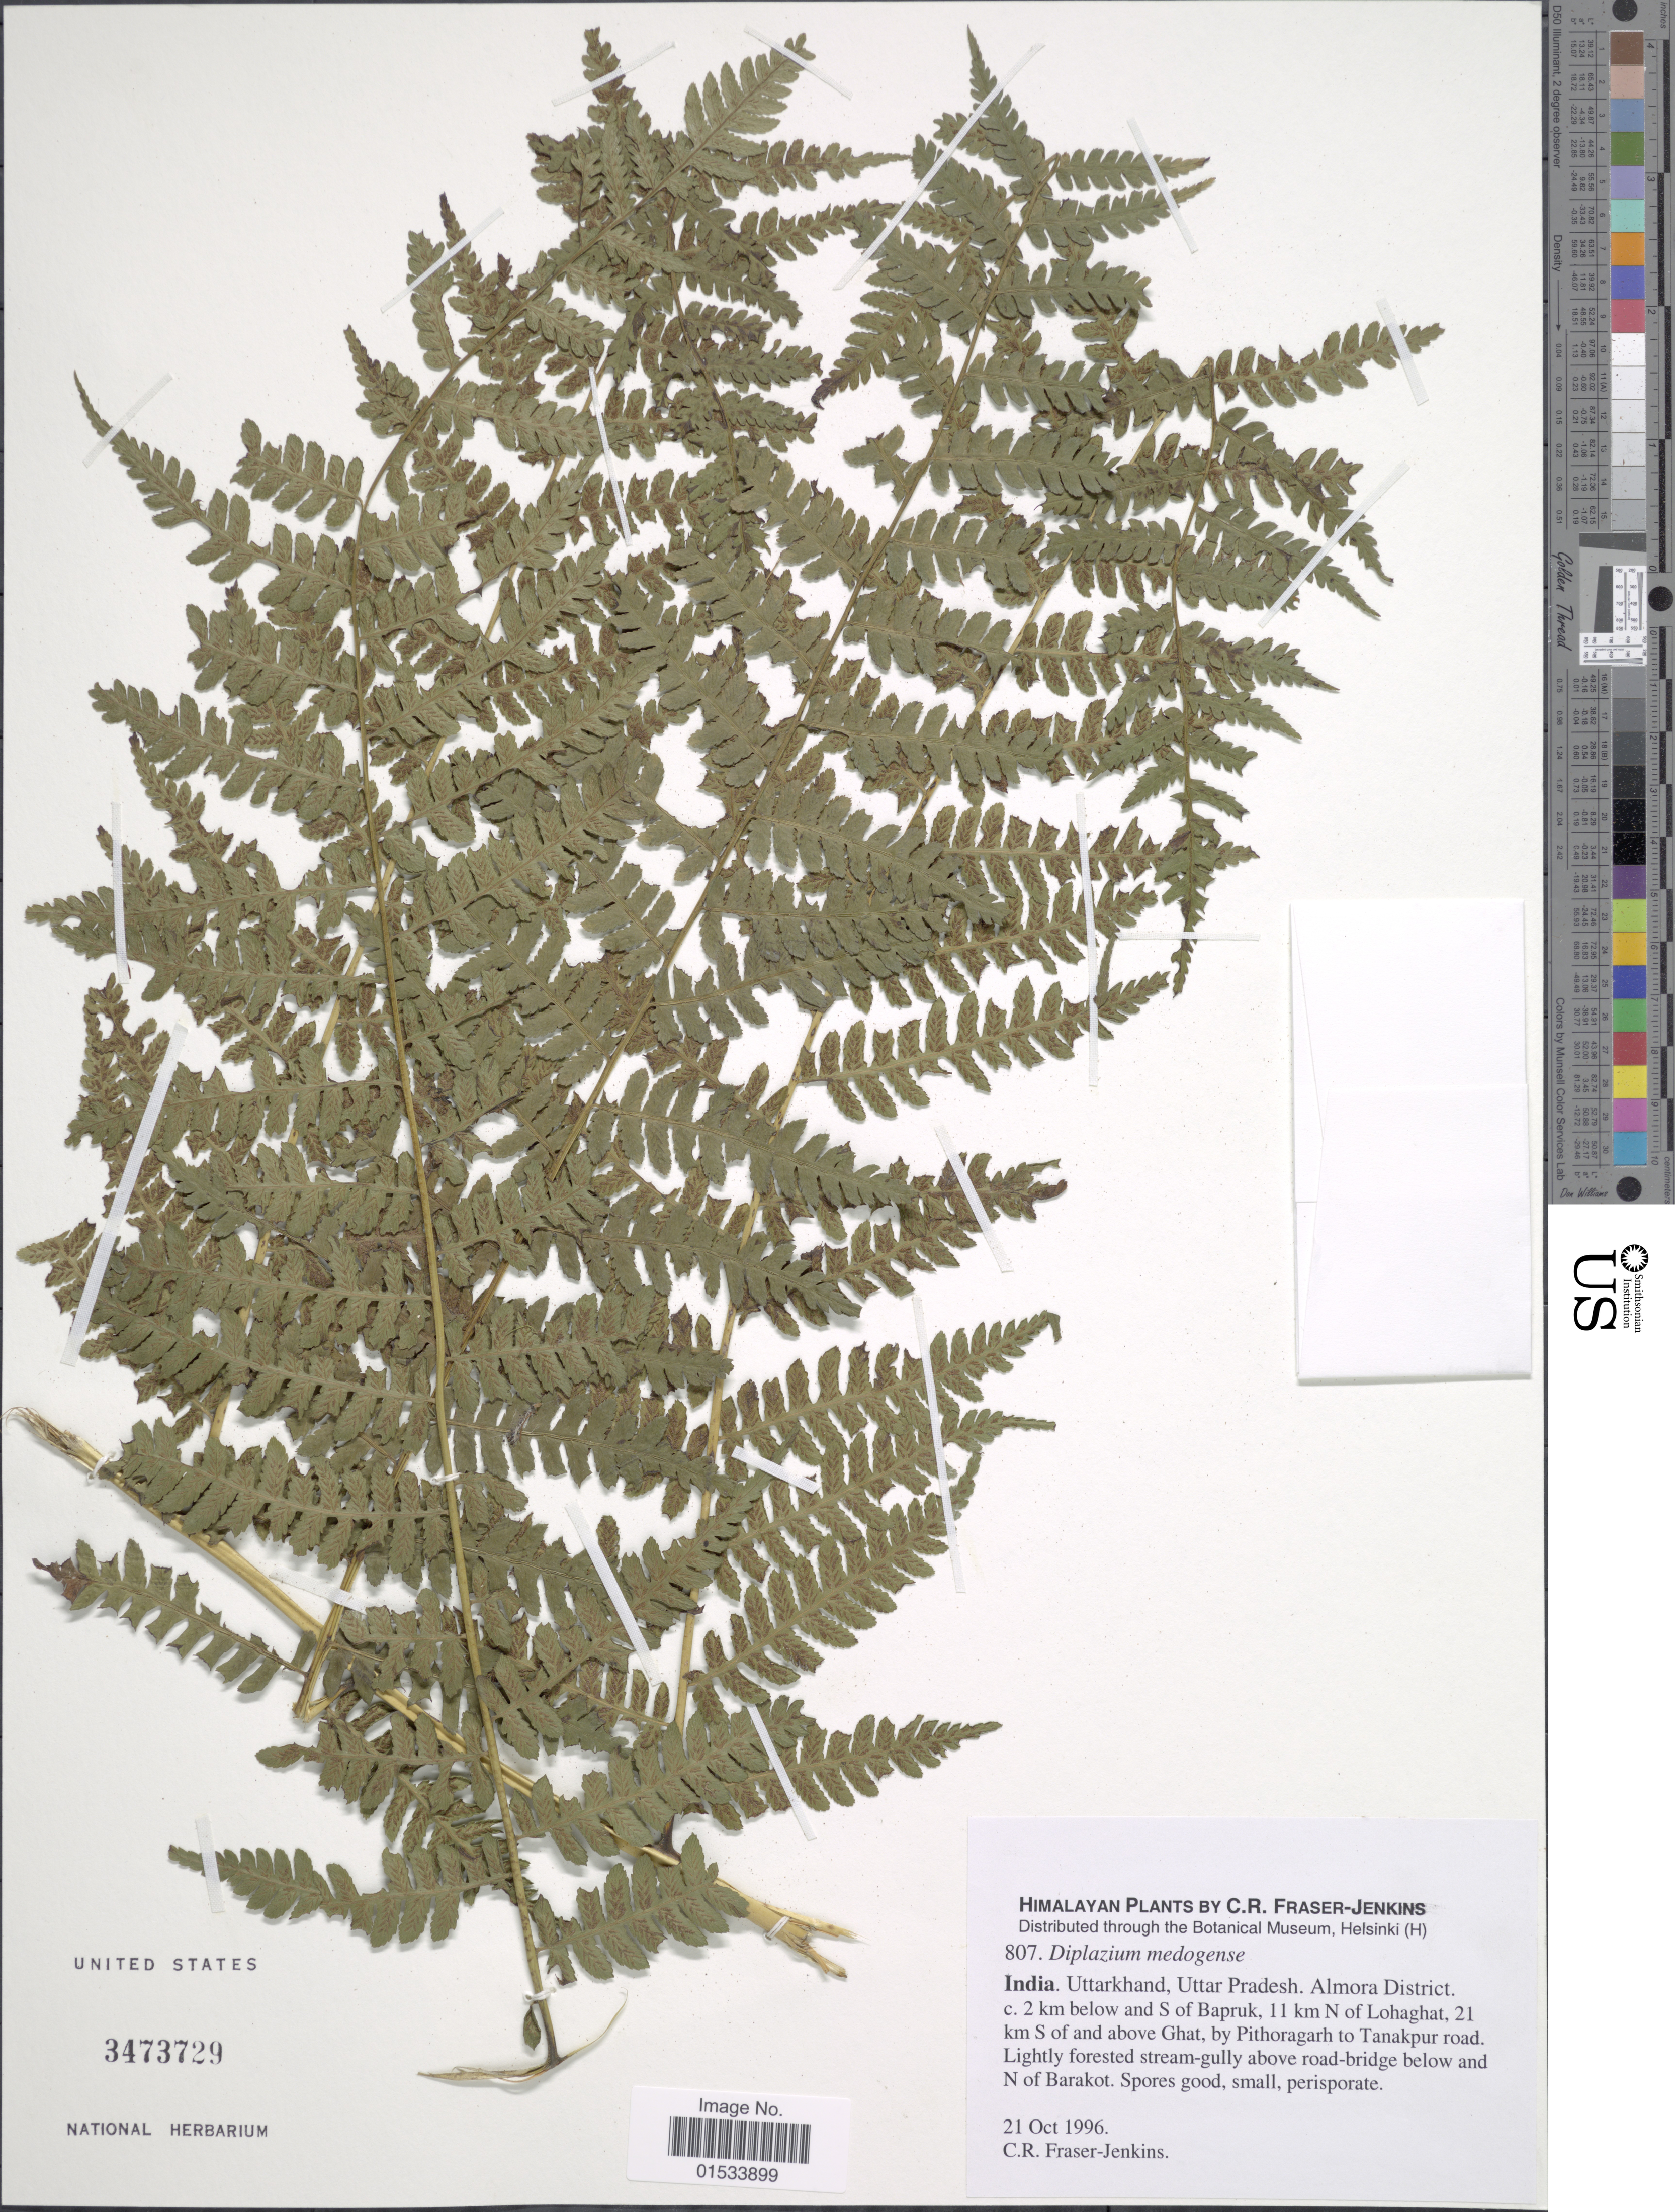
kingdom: Plantae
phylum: Tracheophyta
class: Polypodiopsida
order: Polypodiales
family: Athyriaceae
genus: Diplazium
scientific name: Diplazium medogense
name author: (Ching & S.K. Wu) Fraser-Jenk.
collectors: C. R. Fraser-Jenkins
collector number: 807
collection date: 1996-10-21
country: India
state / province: Uttarakhand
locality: Uttar Pradesh, Almora District, c. 2 km below and S of Bapruk, 11 km N of Lohaghat, 21 km S of and above Ghat, by Pithoragarh to Tanakpur road, Lightly forested stream-gully above road-bridge below and N of Barakot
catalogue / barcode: US 3473729